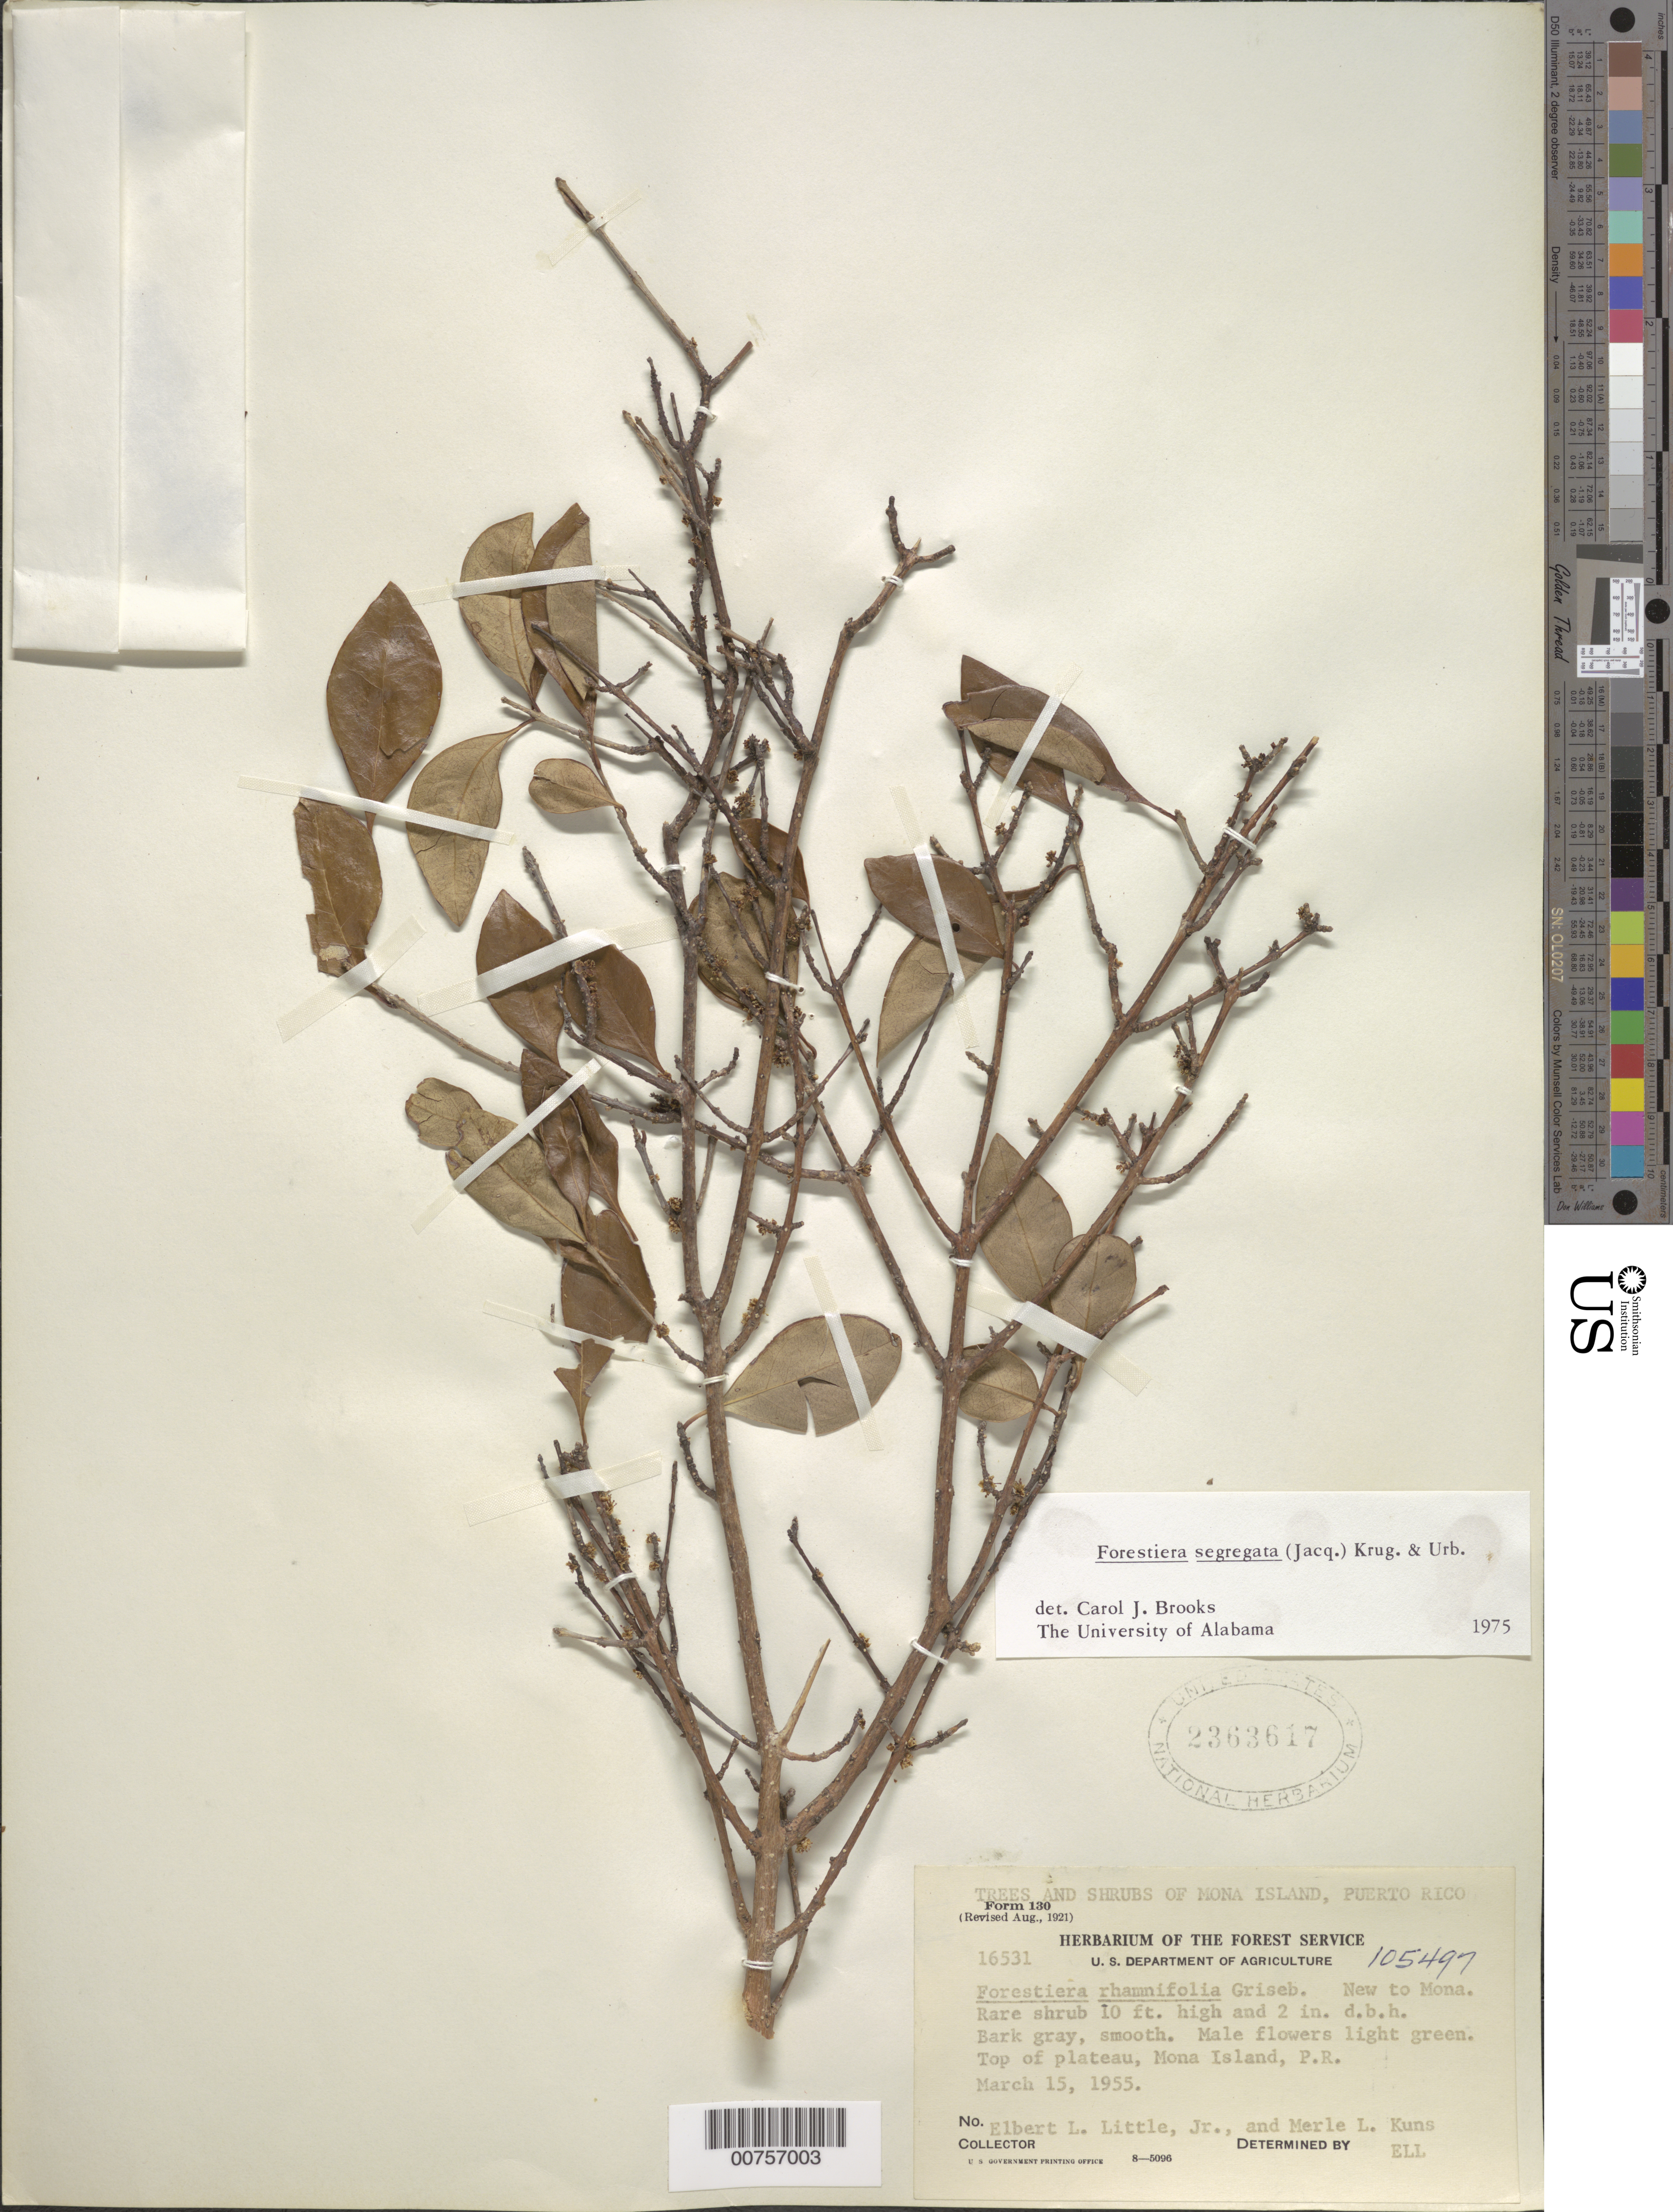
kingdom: Plantae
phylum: Tracheophyta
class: Magnoliopsida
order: Lamiales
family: Oleaceae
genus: Forestiera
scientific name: Forestiera segregata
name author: (Jacq.) Krug & Urb.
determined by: Brooks, Cecil J.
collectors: E. L. Little & M. Kuns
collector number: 16531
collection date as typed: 15 Mar 1955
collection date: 1955-03-15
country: Puerto Rico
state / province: Mayaguëz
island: Mona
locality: Top of plateau, Mona Island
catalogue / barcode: US 2363617